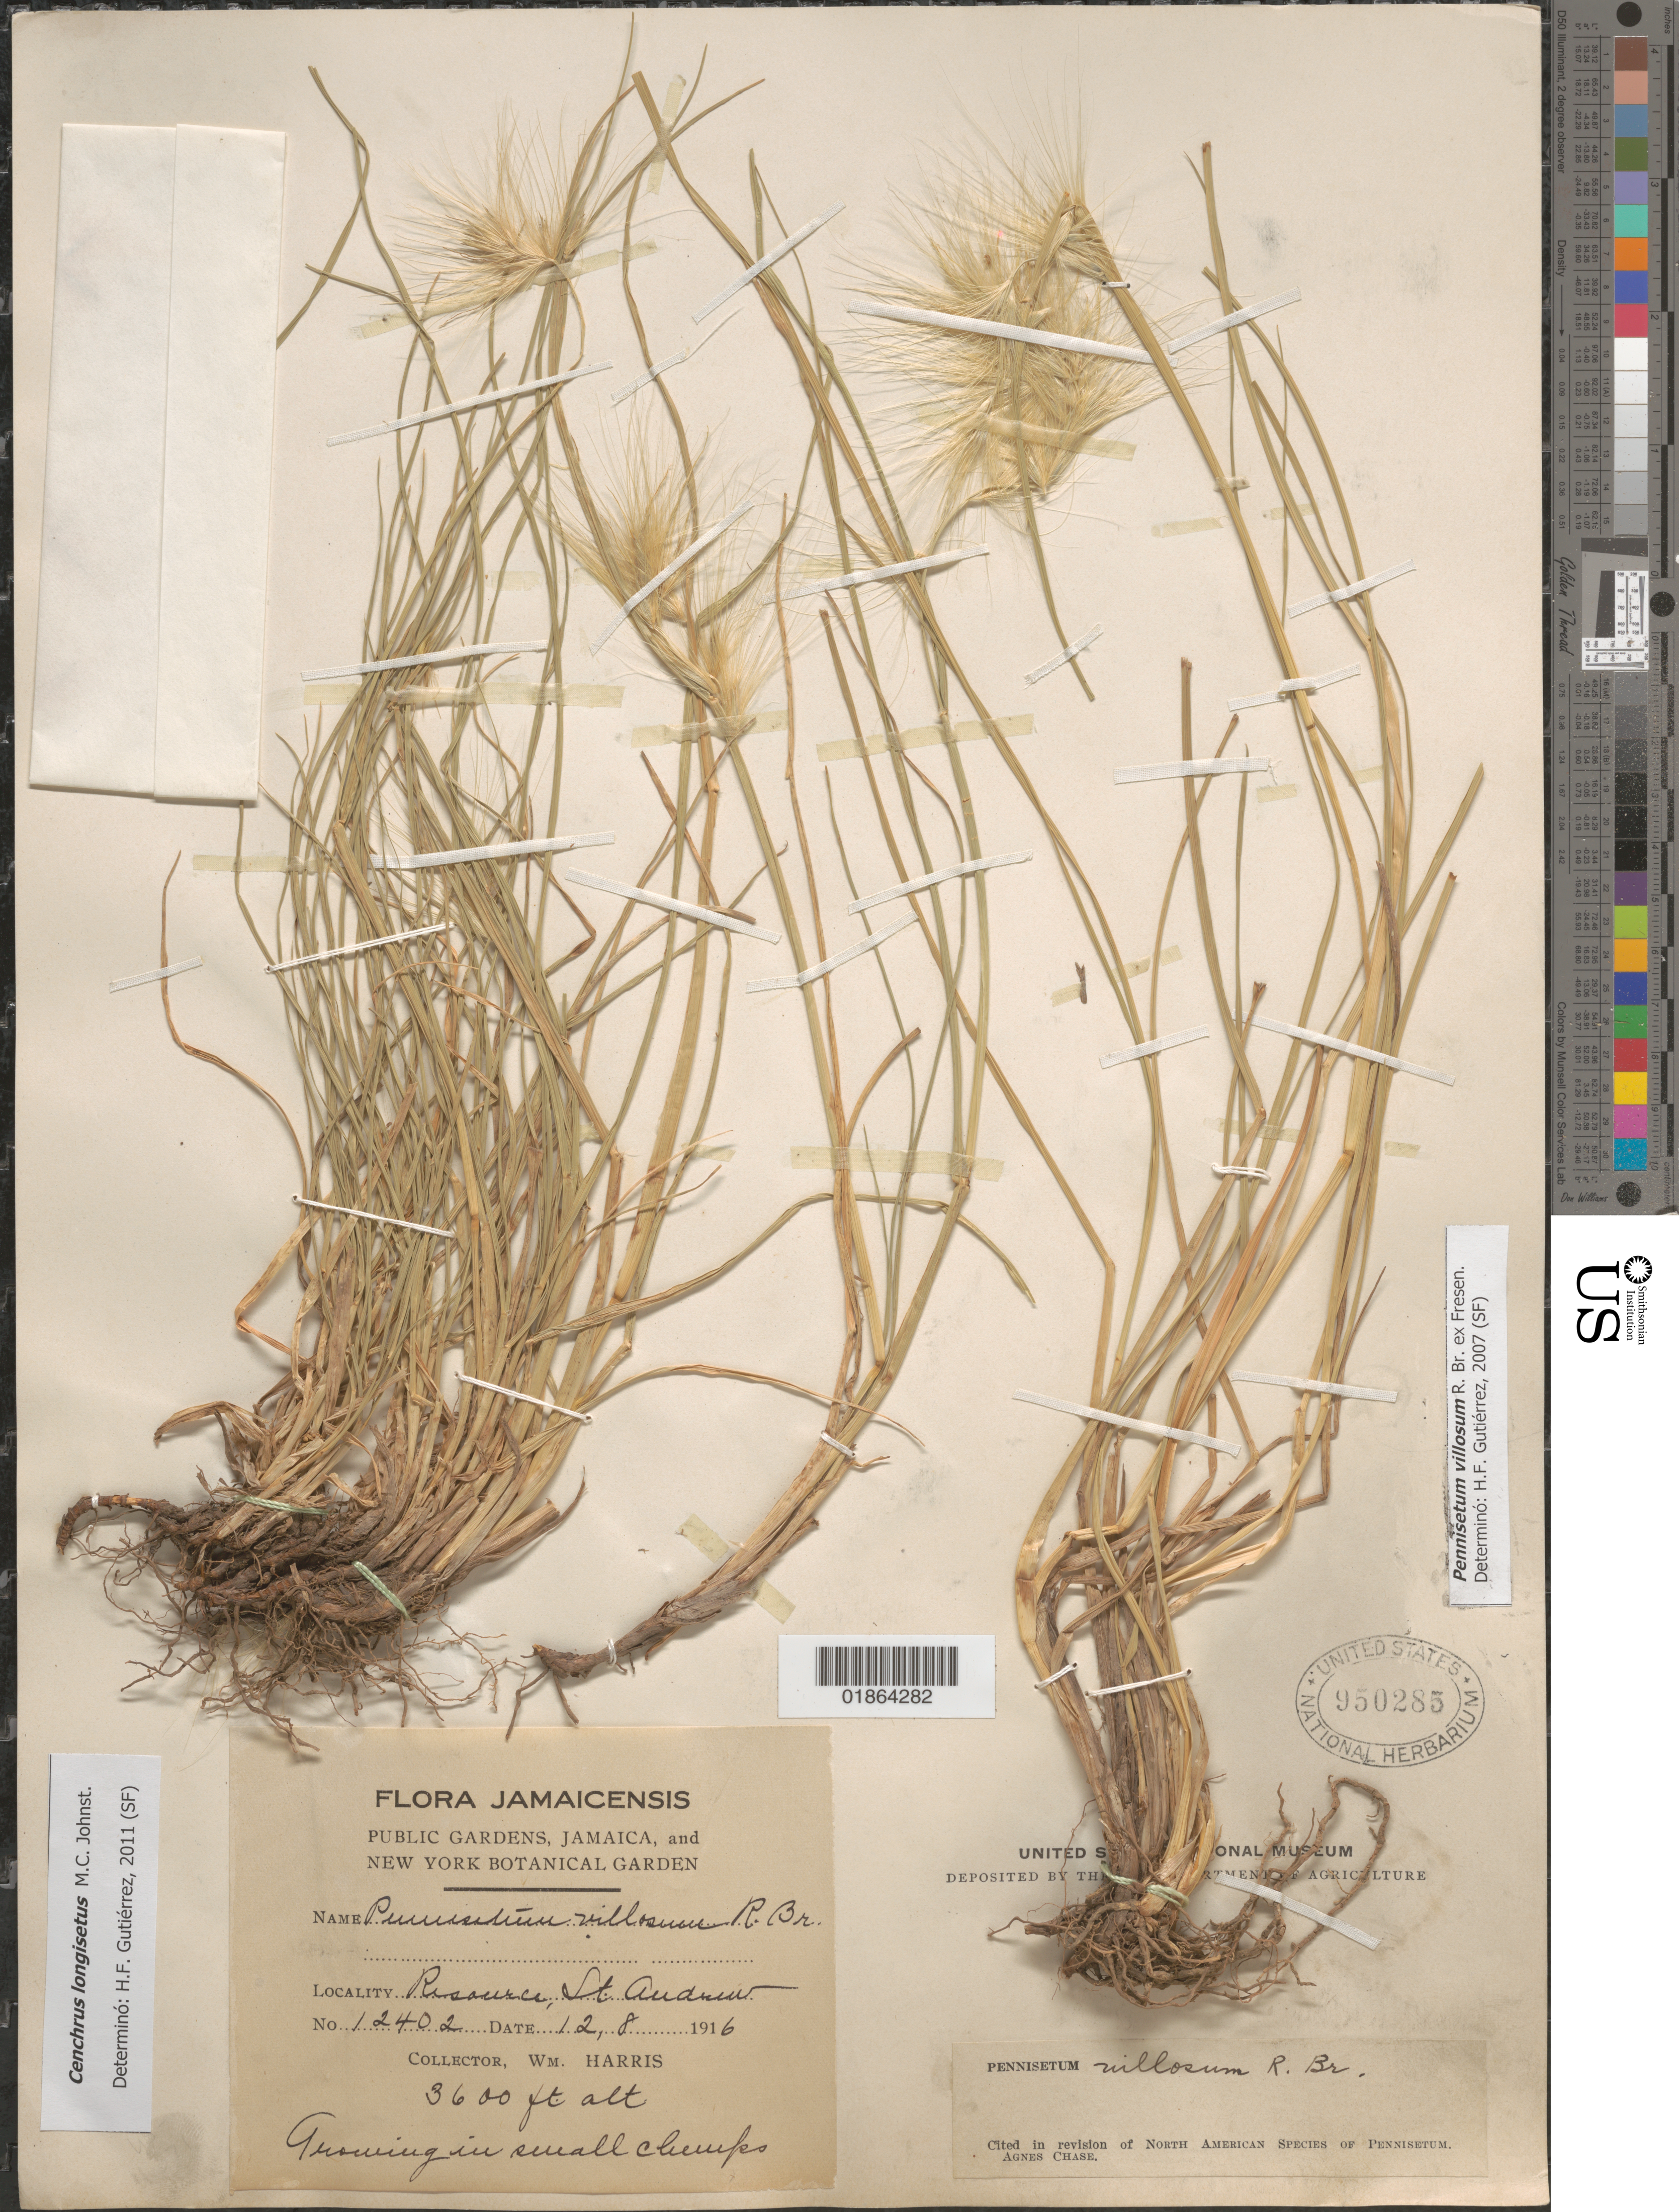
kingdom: Plantae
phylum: Tracheophyta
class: Liliopsida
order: Poales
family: Poaceae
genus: Cenchrus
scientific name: Cenchrus longisetus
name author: M.C. Johnst.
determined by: Gutiérrez, H. F.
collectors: W. H. Harris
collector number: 12402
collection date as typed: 12, 8 1915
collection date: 1916-08-12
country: Jamaica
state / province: Saint Andrew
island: Jamaica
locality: Resources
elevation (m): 1097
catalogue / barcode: US 950285